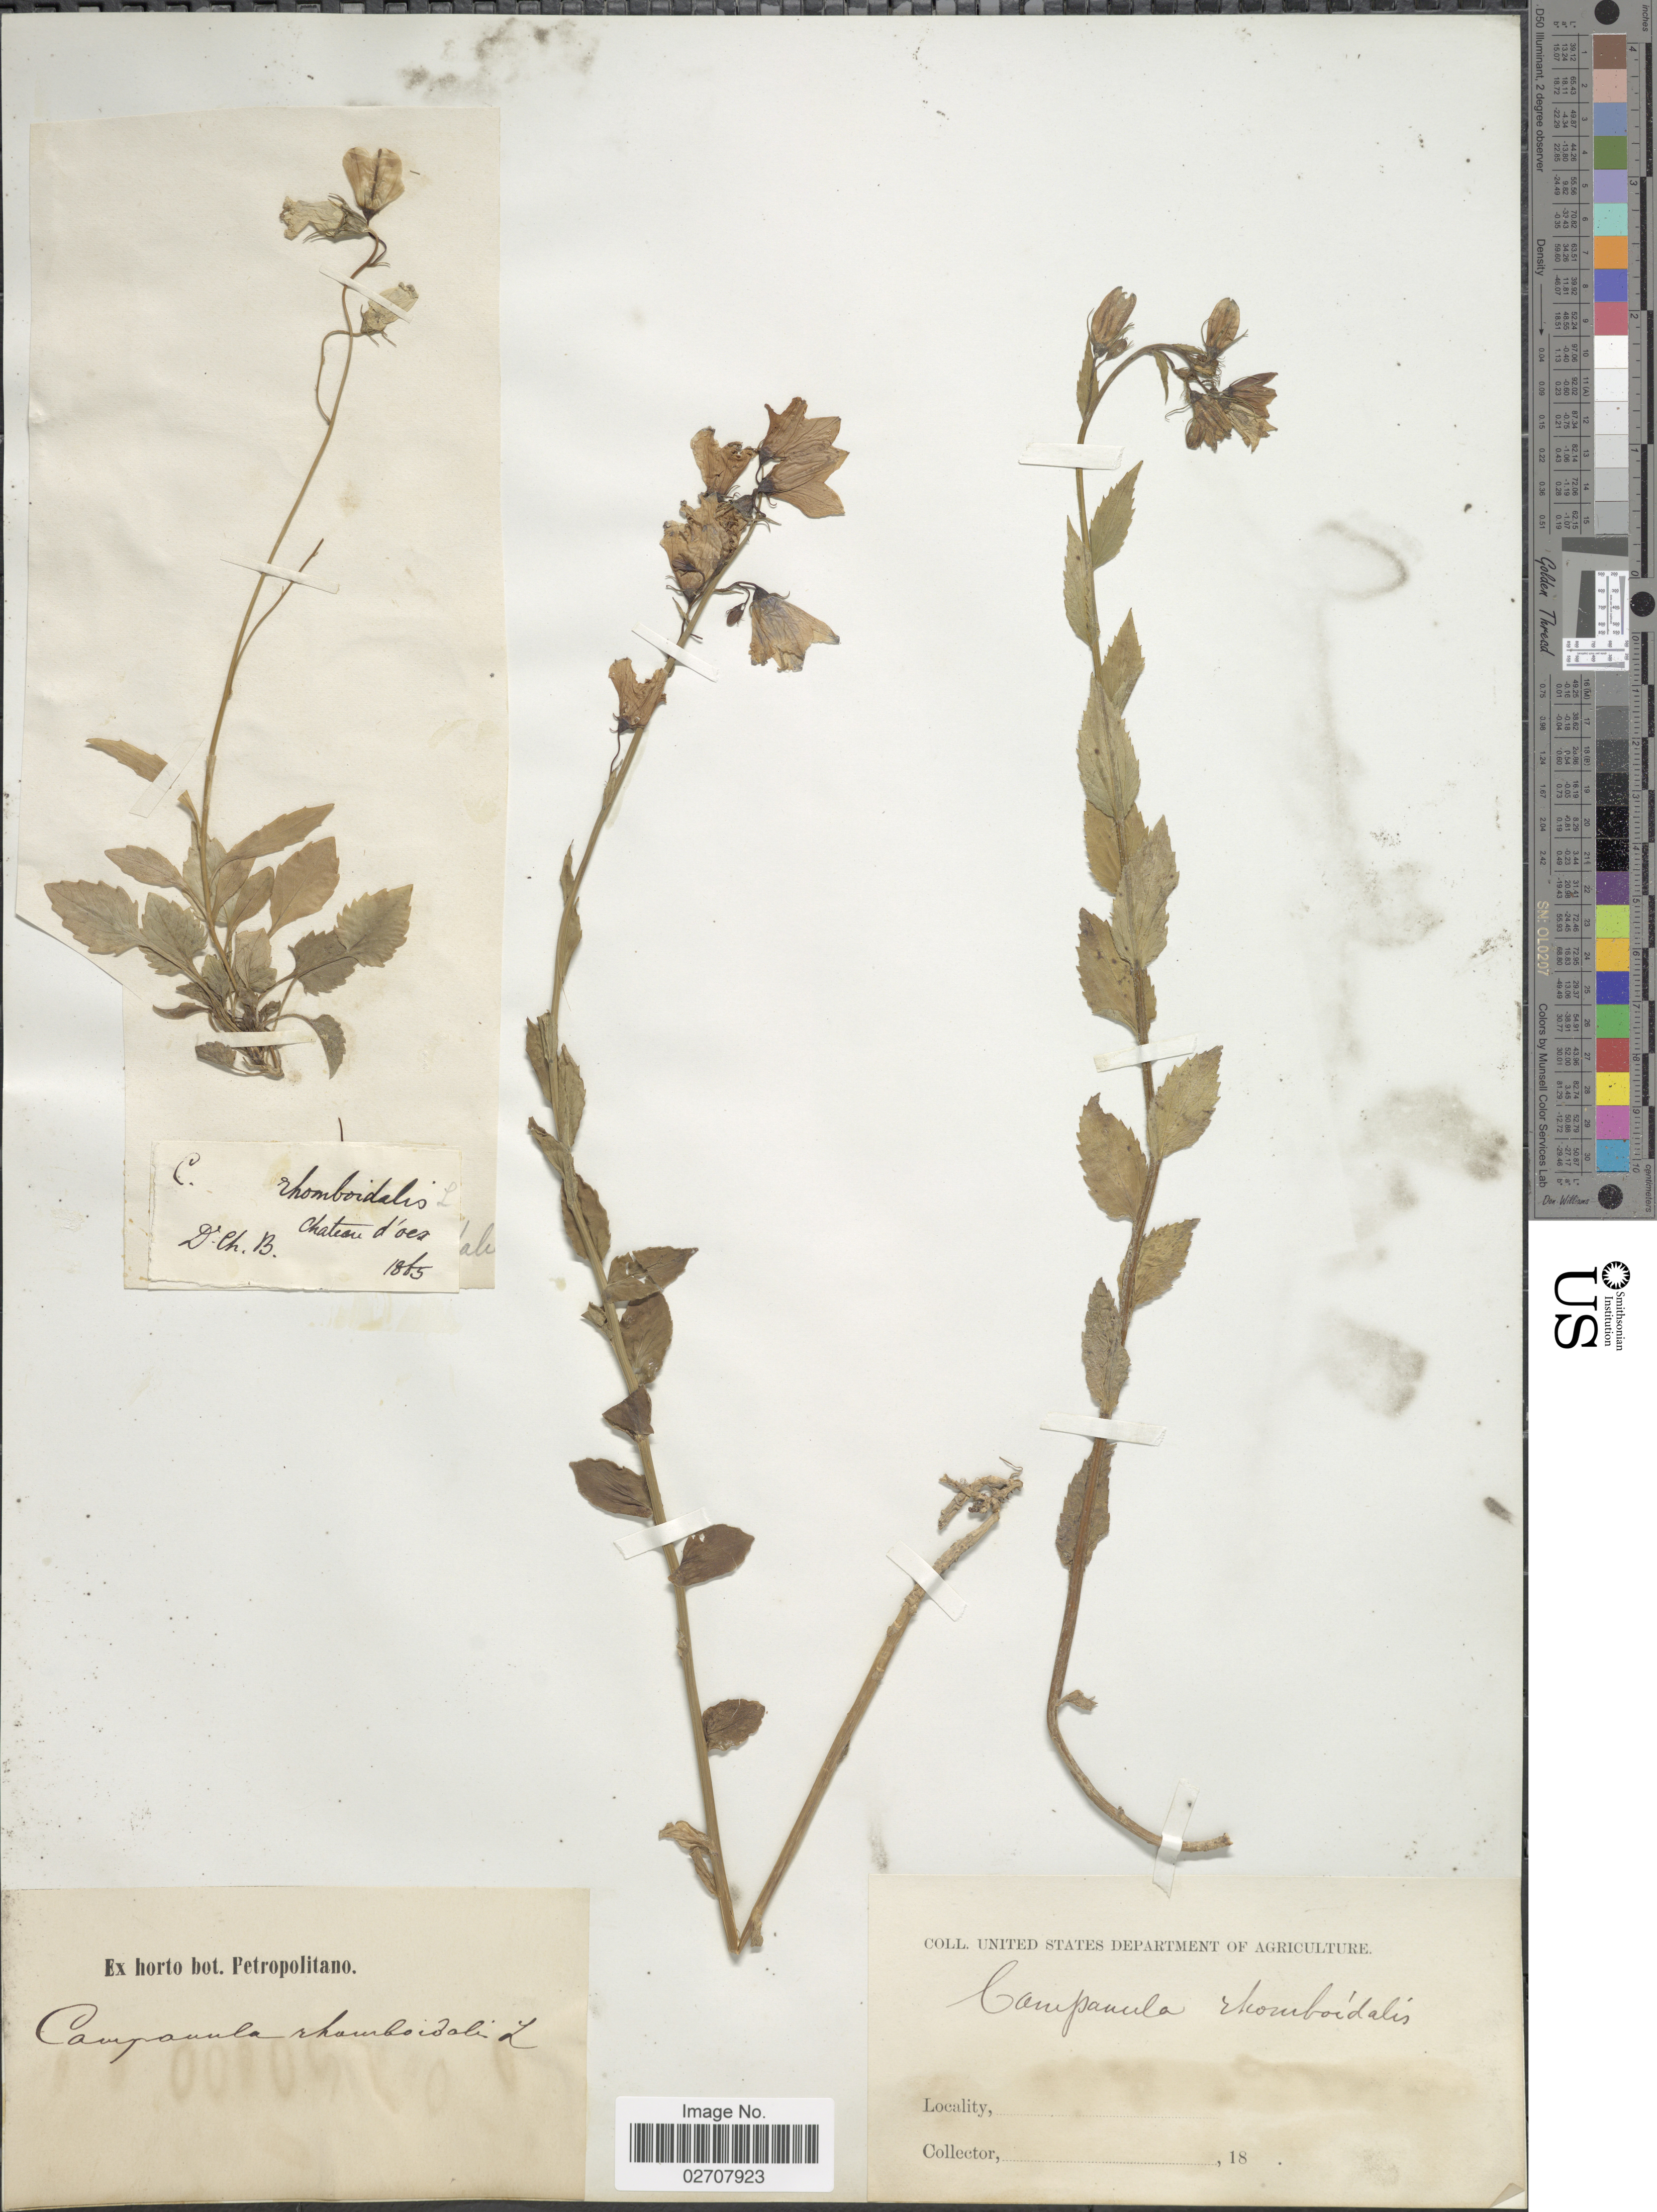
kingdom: Plantae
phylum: Tracheophyta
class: Magnoliopsida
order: Asterales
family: Campanulaceae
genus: Campanula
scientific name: Campanula rhomboidalis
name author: L.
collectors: D. Ch. B.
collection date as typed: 1865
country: Switzerland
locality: Chateau d'oex